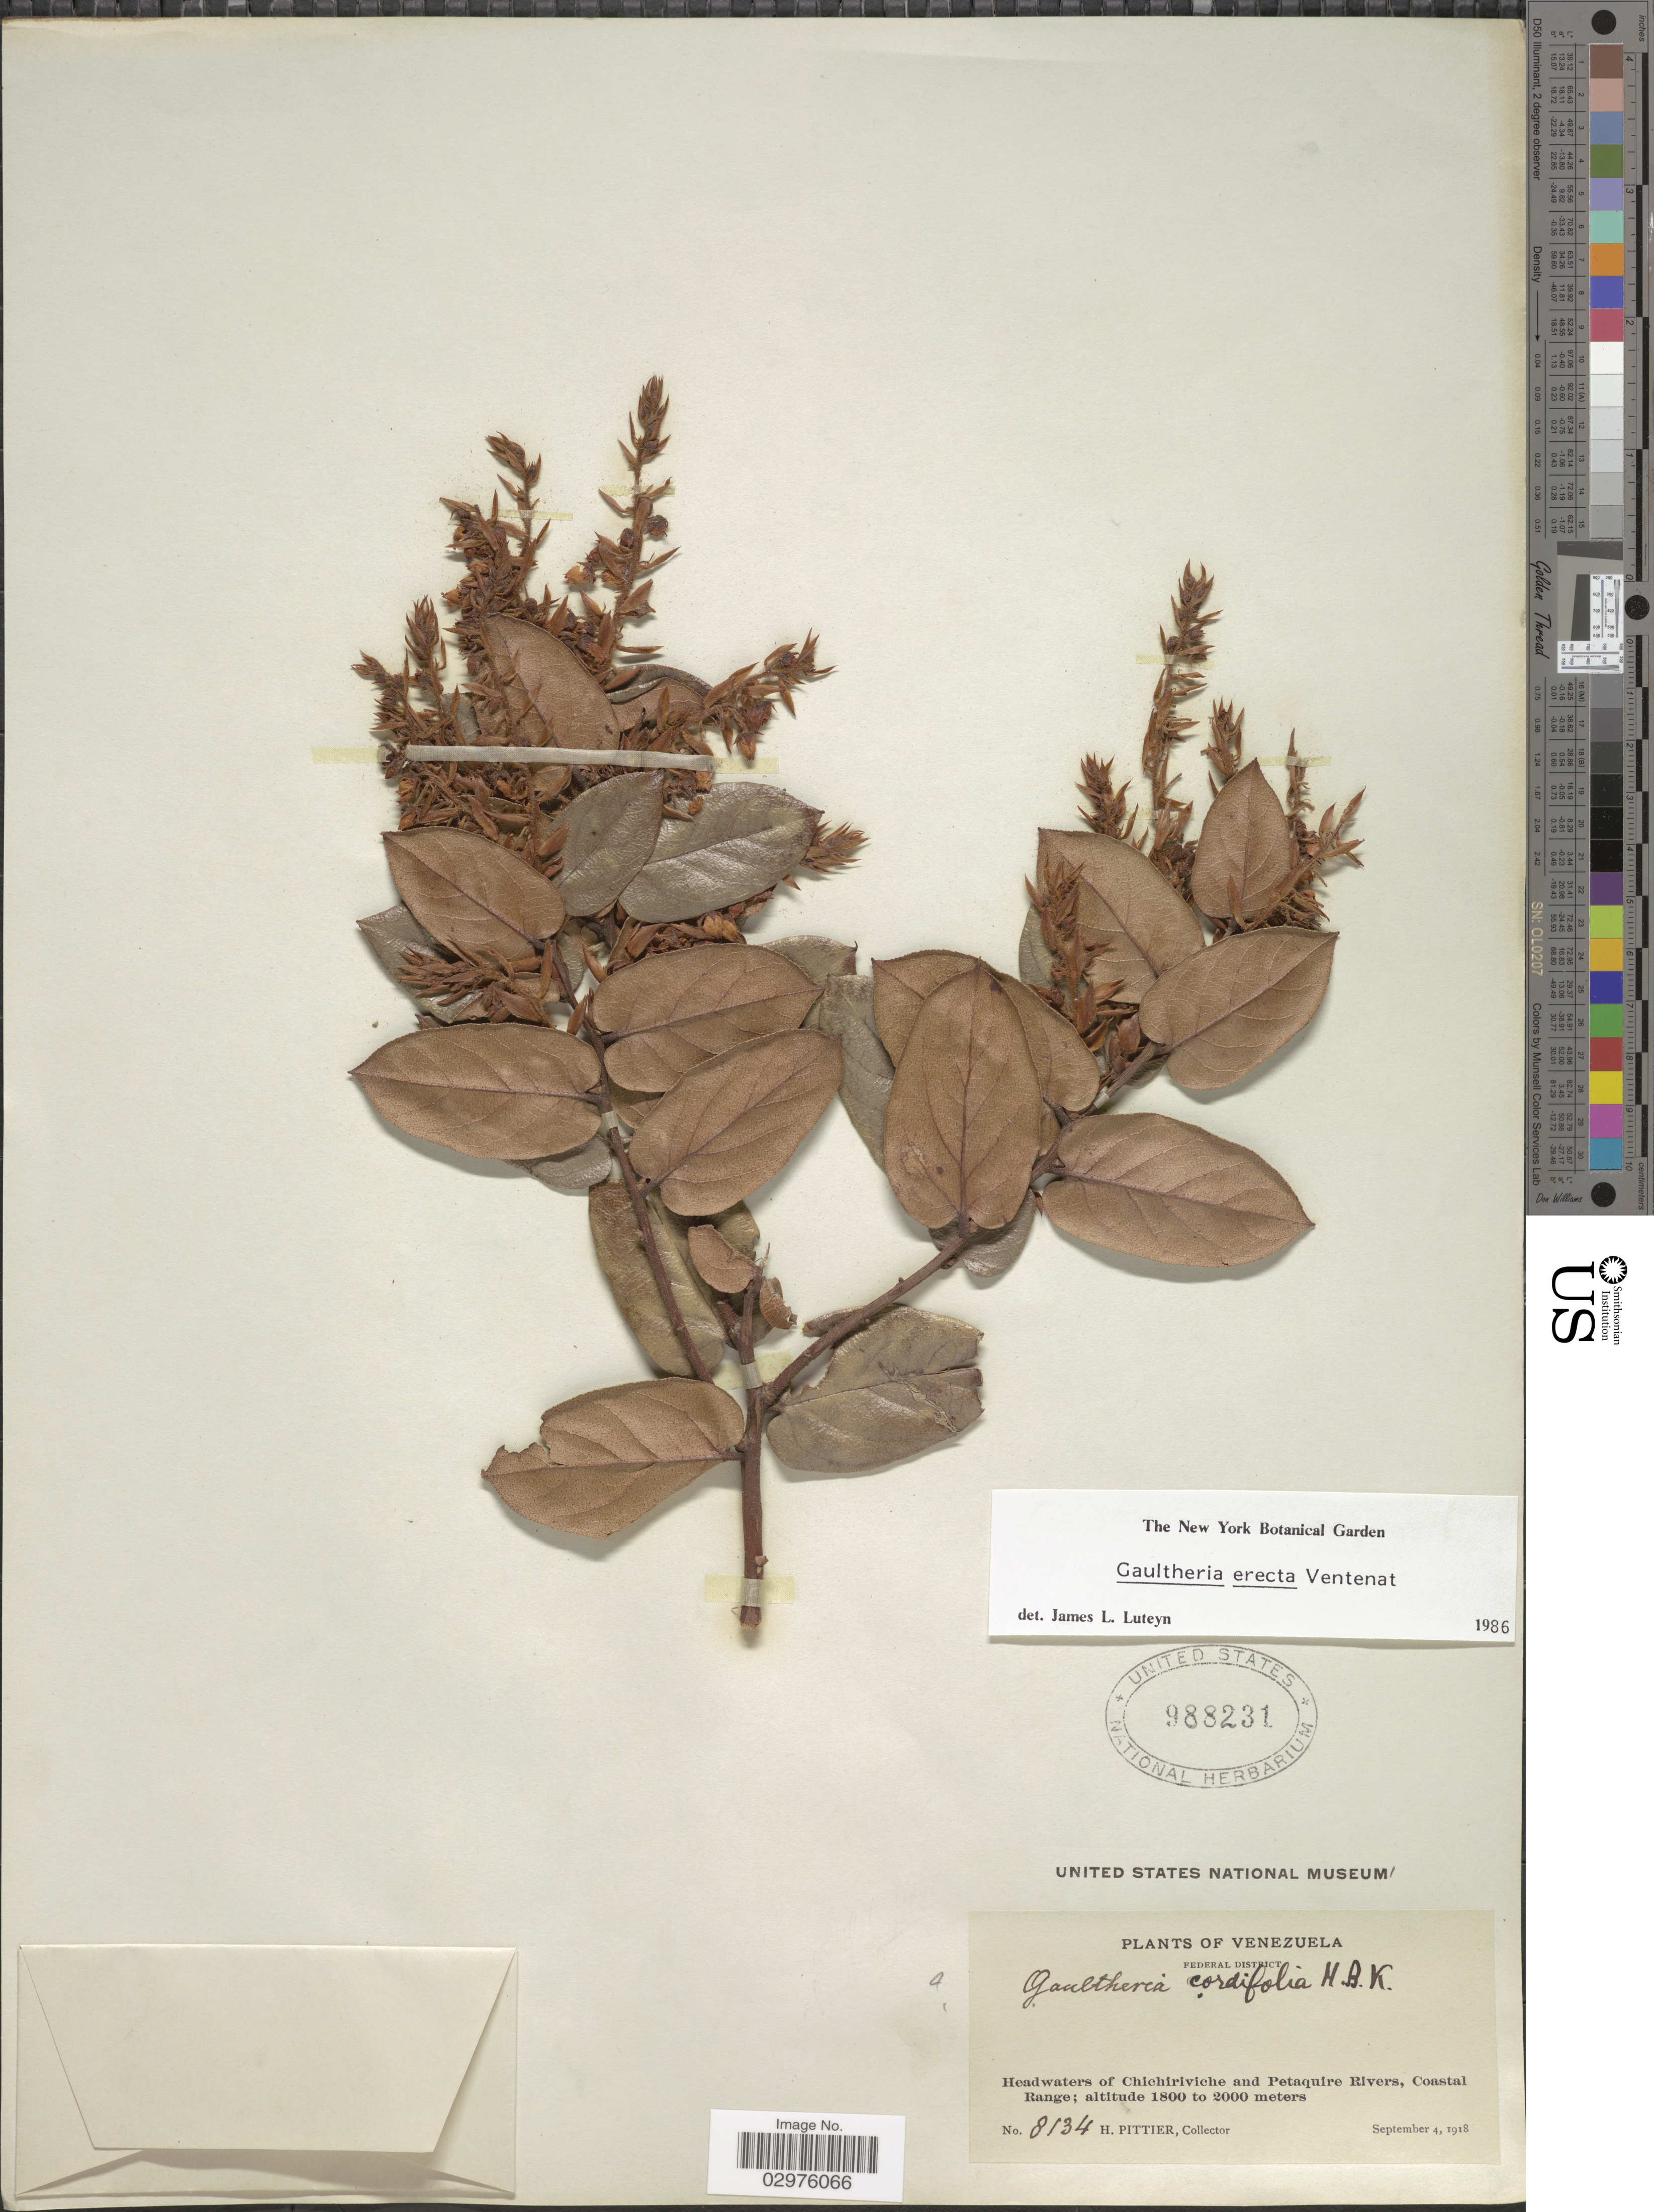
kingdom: Plantae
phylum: Tracheophyta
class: Magnoliopsida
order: Ericales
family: Ericaceae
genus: Gaultheria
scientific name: Gaultheria erecta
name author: Vent.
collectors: H. F. Pittier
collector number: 8134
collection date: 1918-09-04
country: Venezuela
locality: Federal District. Headwaters of Chichiriviche and Petaquire Rivers, Coastal Range.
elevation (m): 1800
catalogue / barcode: US 988231